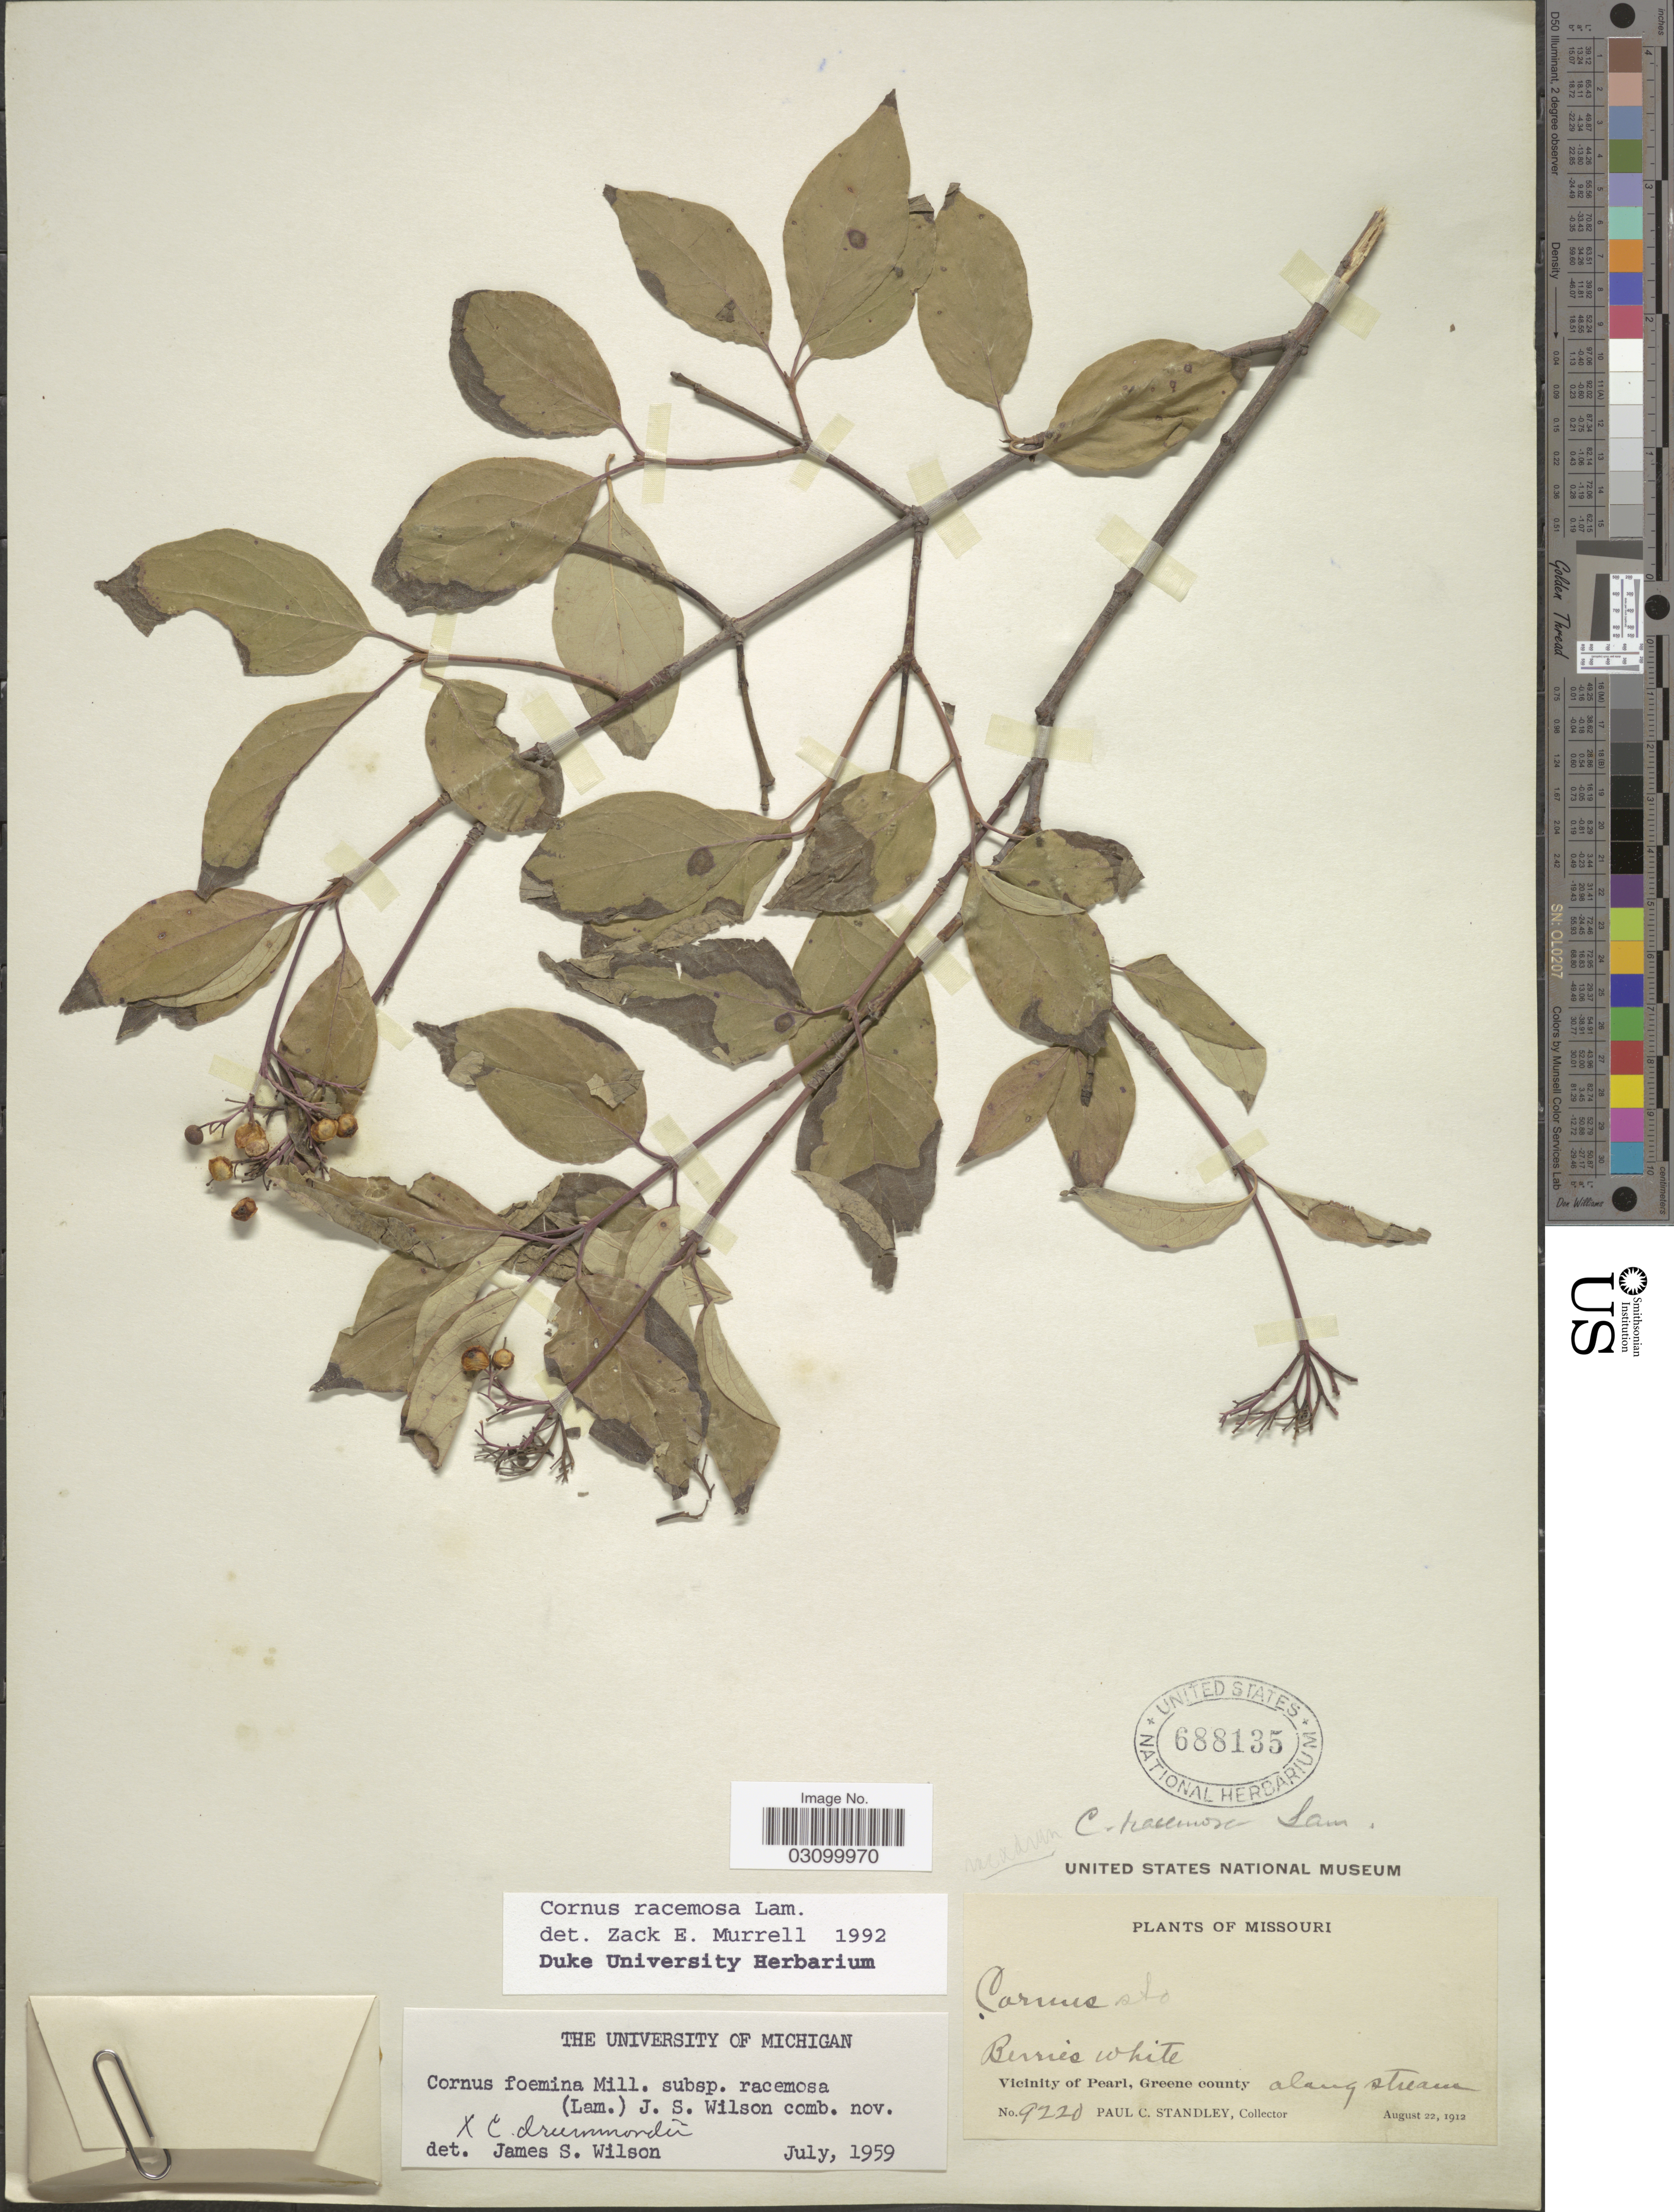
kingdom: Plantae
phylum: Tracheophyta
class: Magnoliopsida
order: Cornales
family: Cornaceae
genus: Cornus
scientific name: Cornus racemosa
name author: Lam.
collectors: P. C. Standley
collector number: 9220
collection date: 1912-08-22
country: United States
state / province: Missouri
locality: Vicinity of Pearl, Greene county along stream.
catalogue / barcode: US 688135